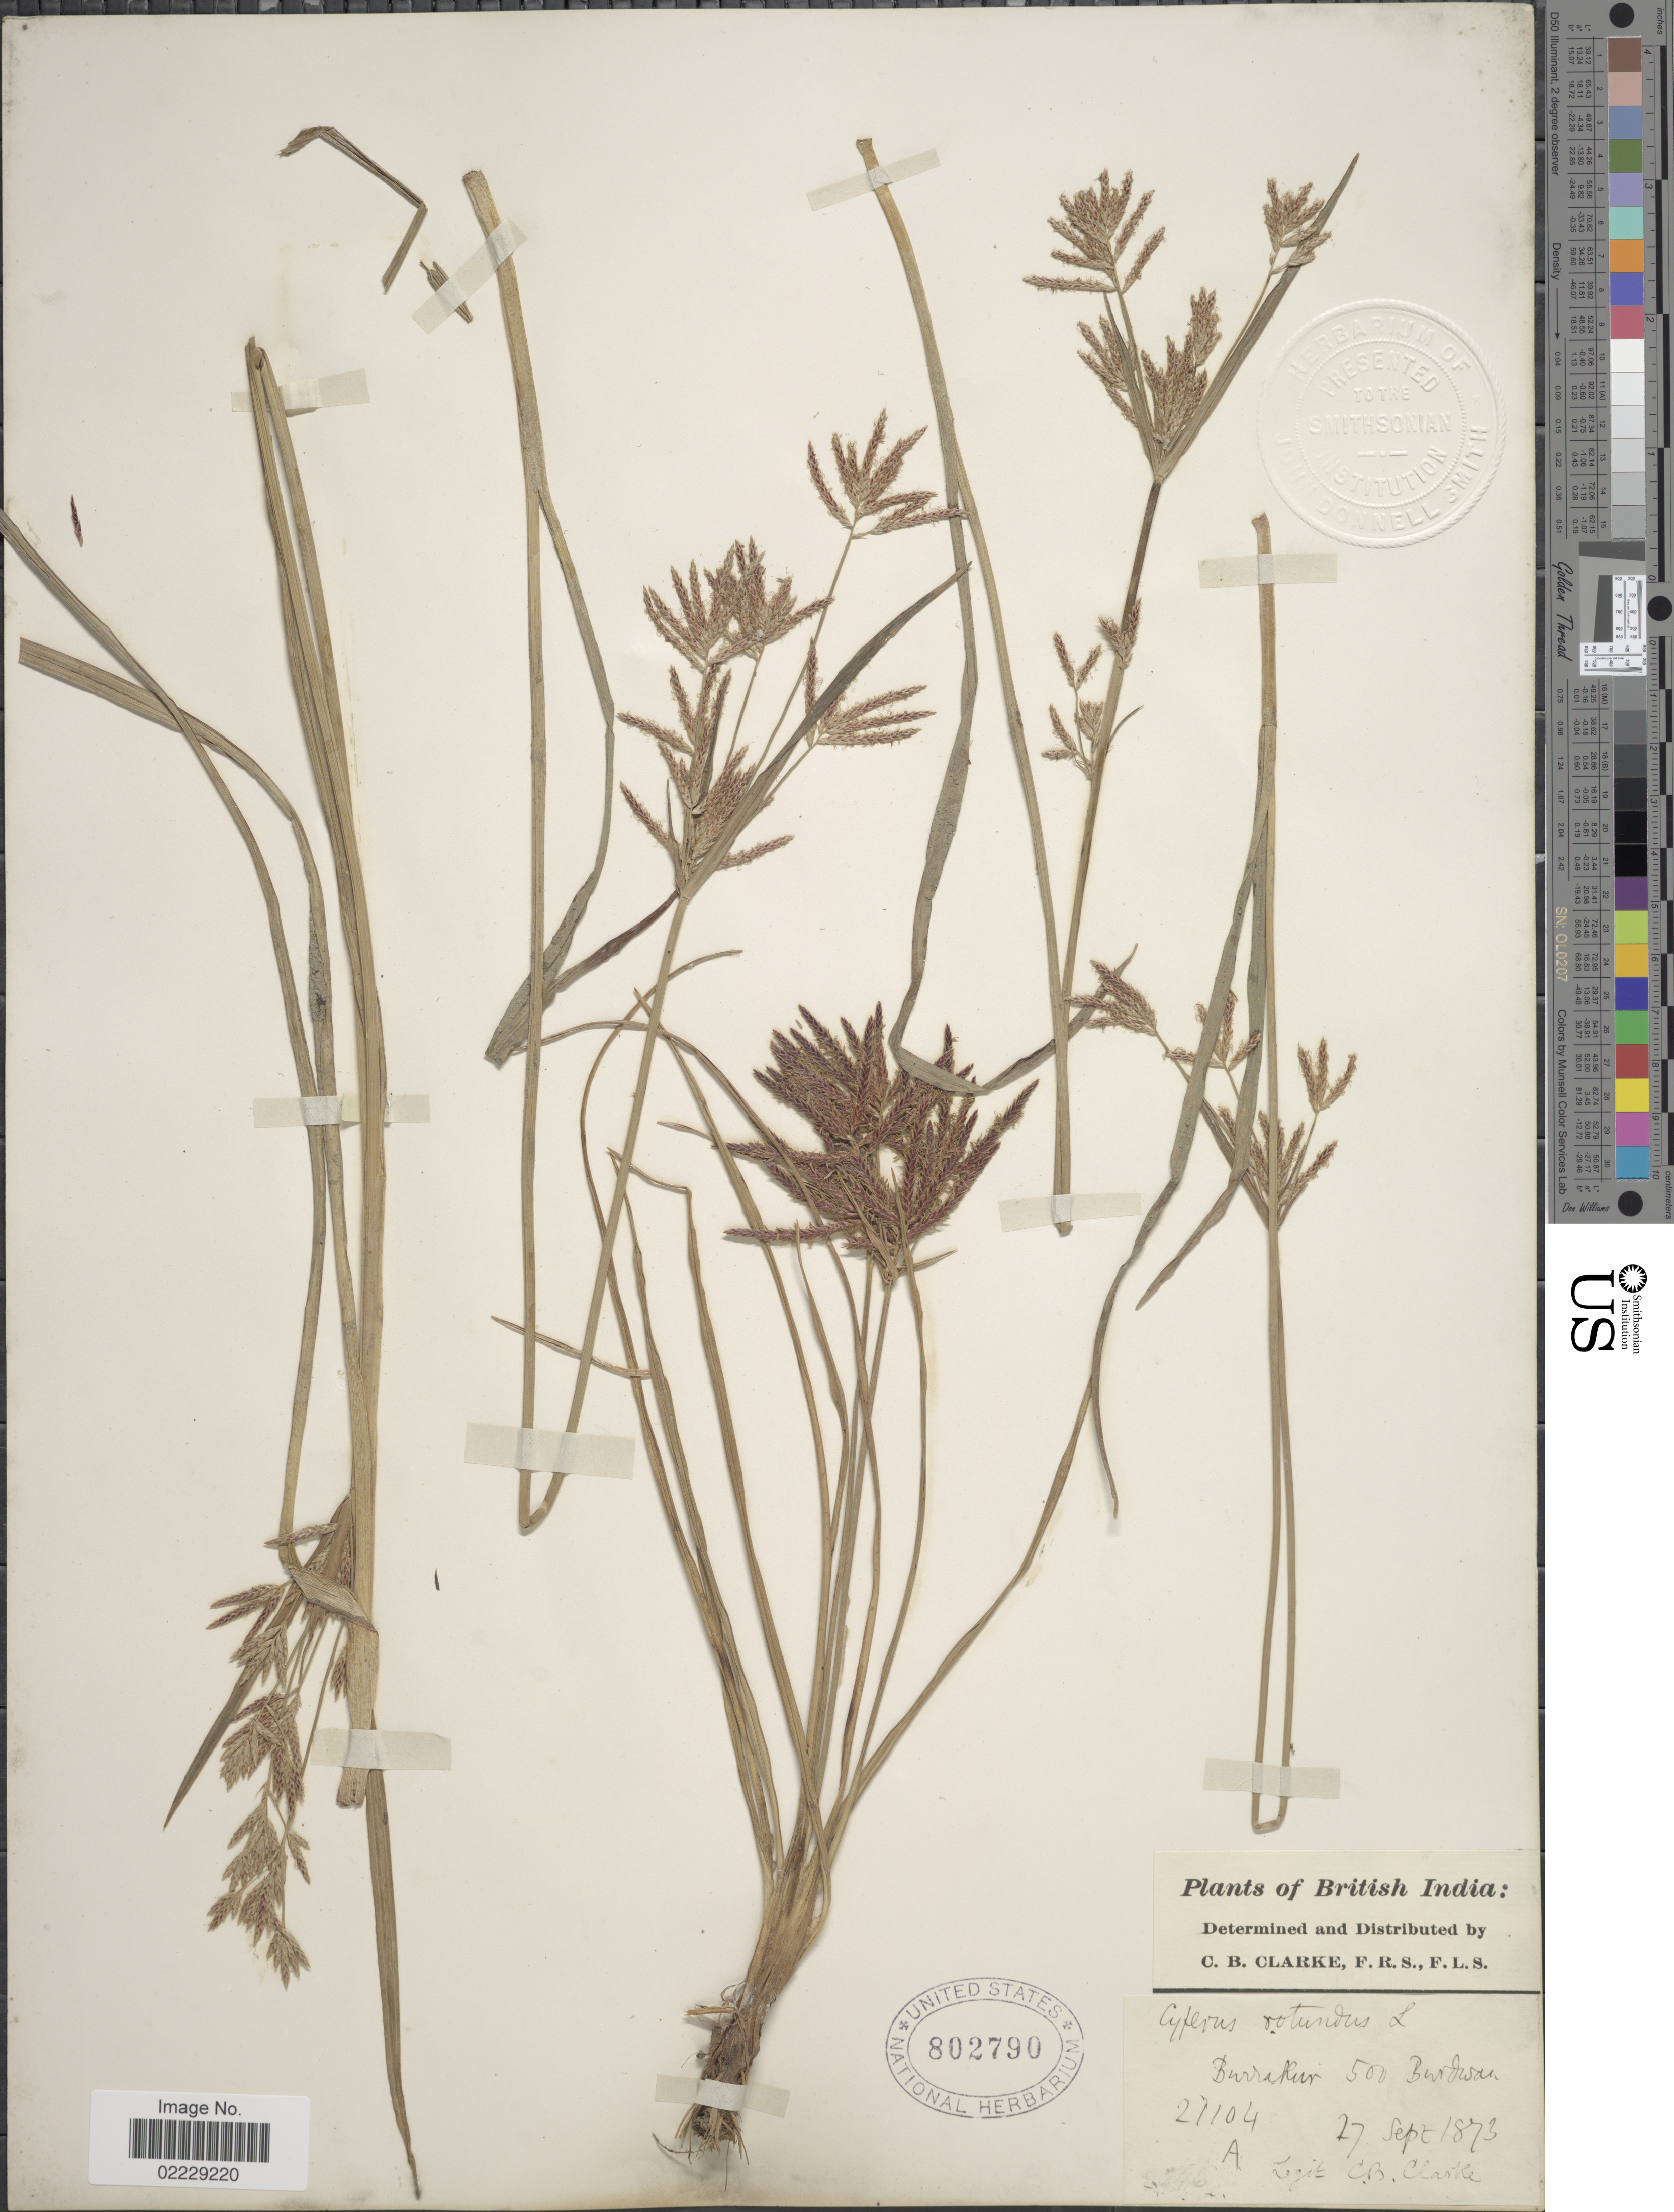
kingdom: Plantae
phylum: Tracheophyta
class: Liliopsida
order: Poales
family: Cyperaceae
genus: Cyperus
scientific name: Cyperus rotundus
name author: L.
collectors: C. B. Clarke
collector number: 21104A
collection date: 1873-09-27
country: India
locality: British India, Burrakur, Burdwan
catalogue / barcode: US 802790